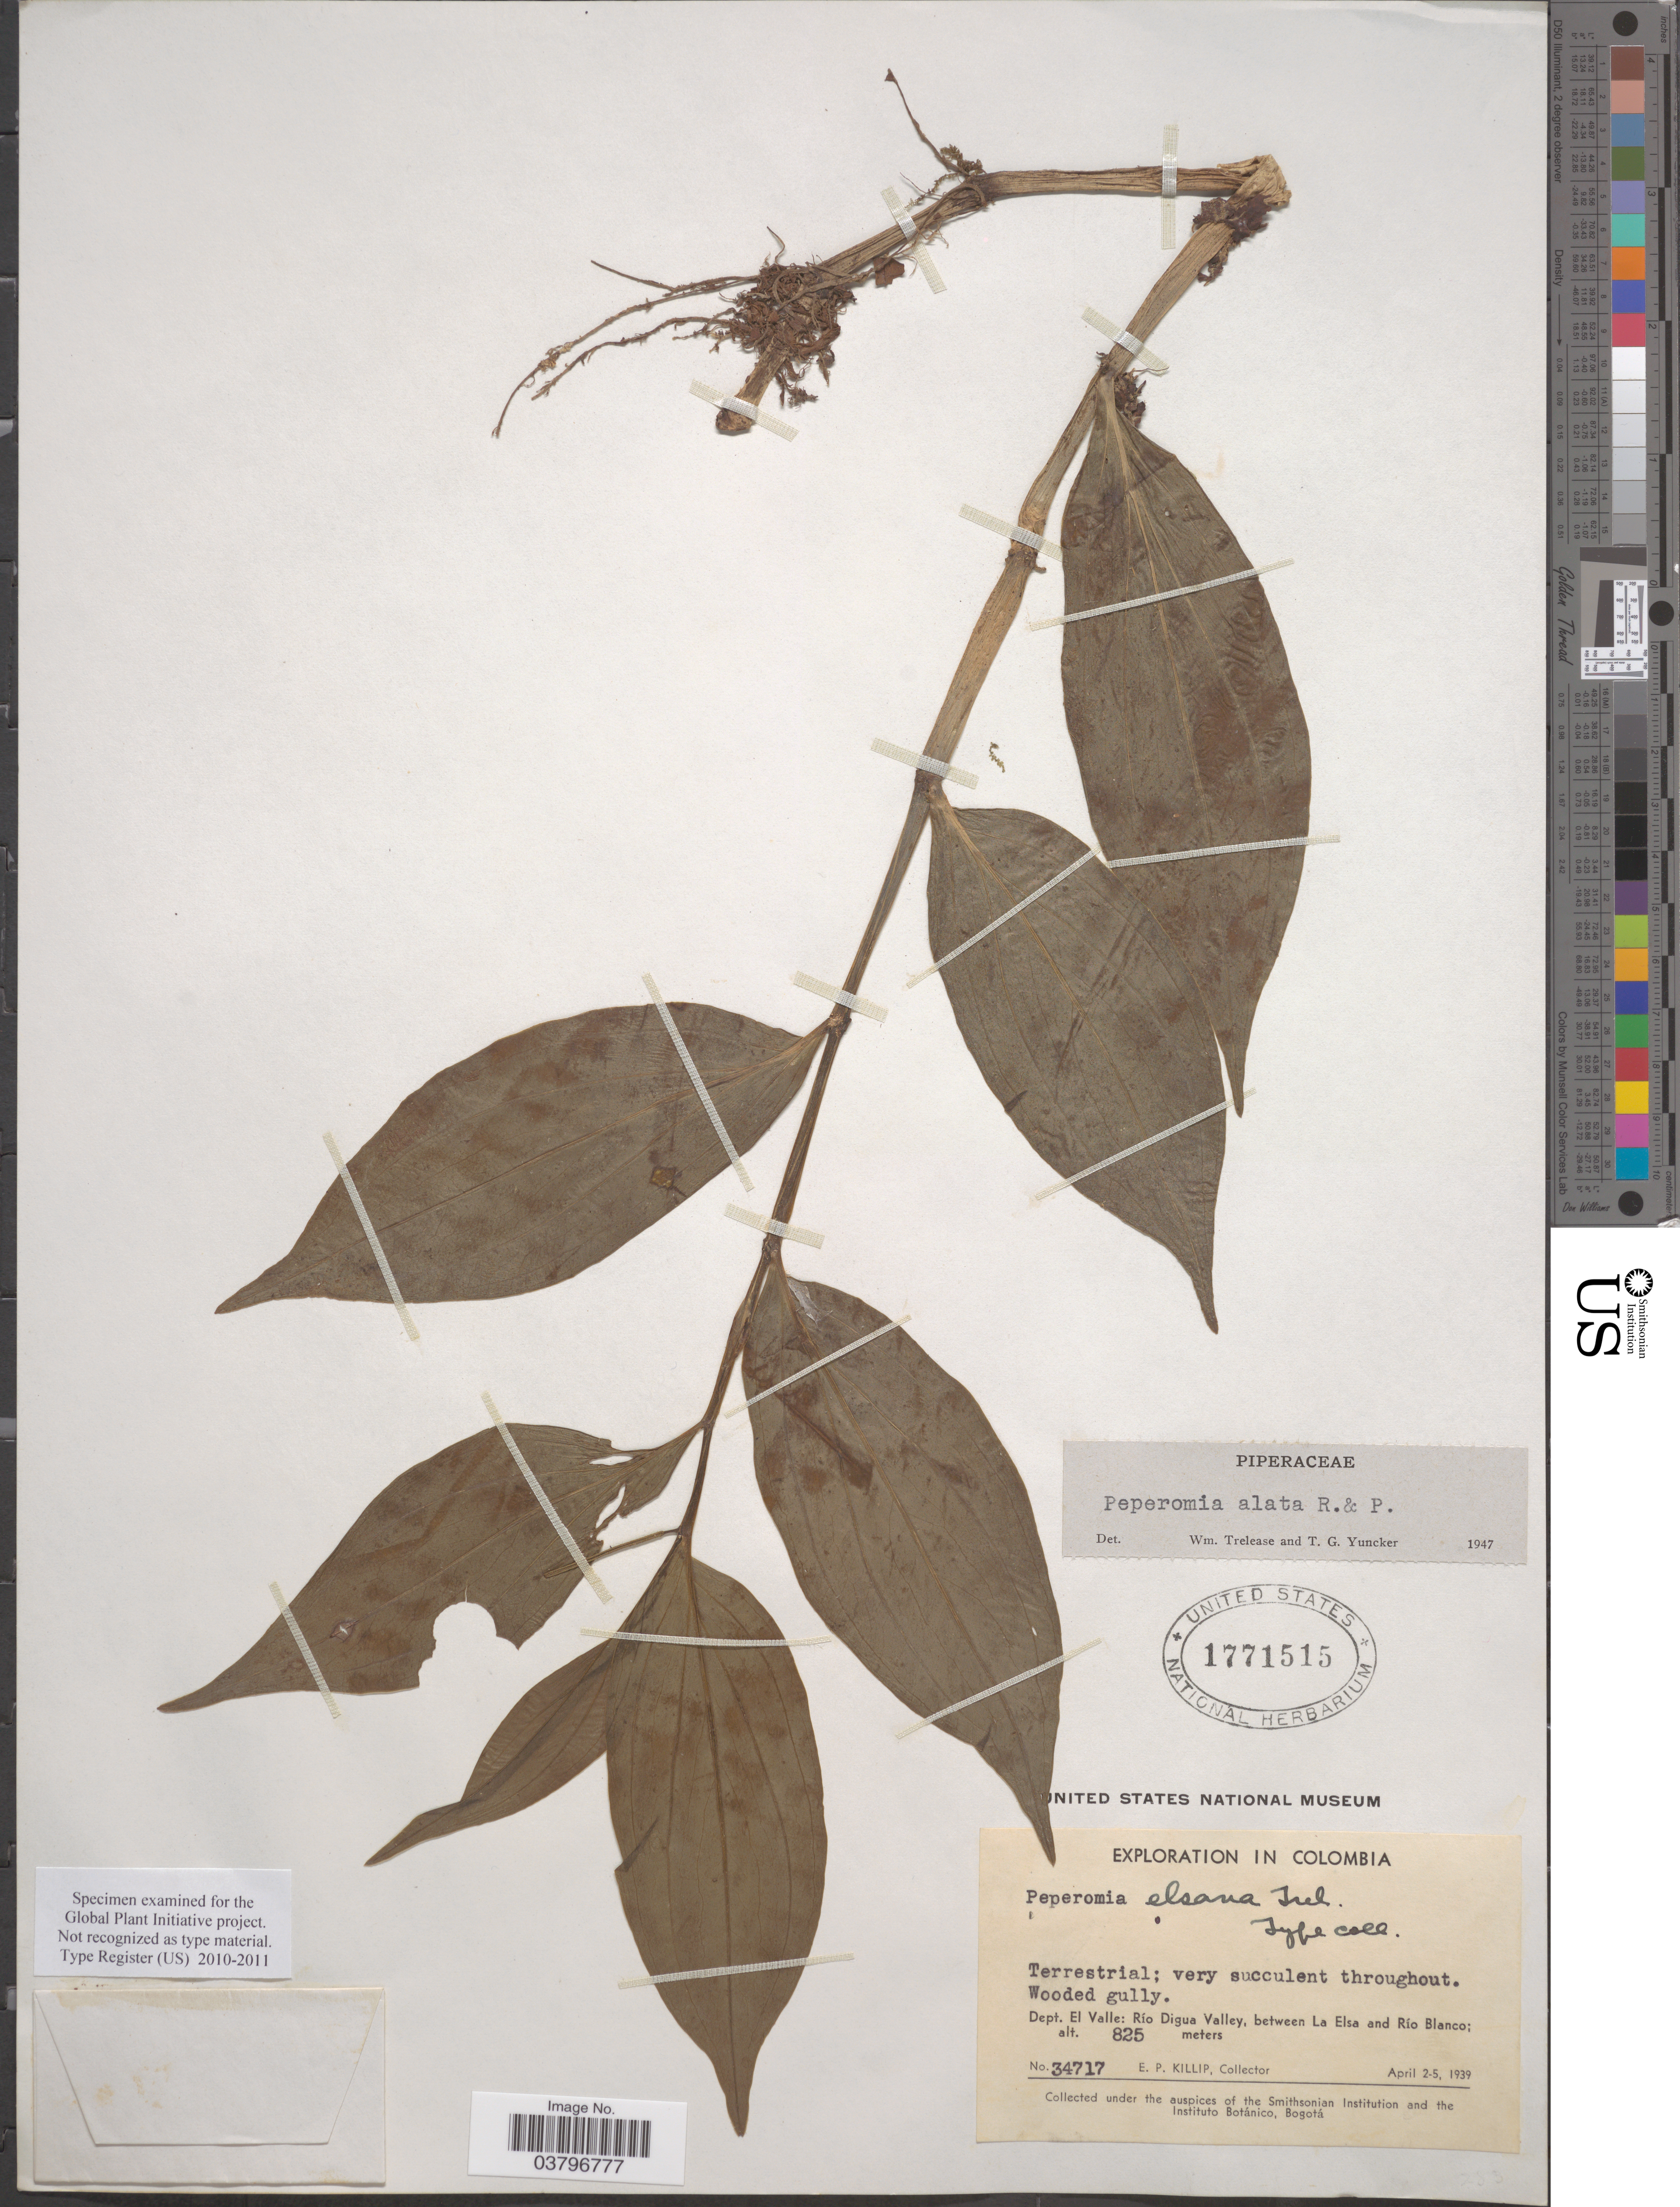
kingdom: Plantae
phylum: Tracheophyta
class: Magnoliopsida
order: Piperales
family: Piperaceae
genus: Peperomia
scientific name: Peperomia crispipetiola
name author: Trel.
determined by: Jiménez, José Estaban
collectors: E. P. Killip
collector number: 34717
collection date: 1939-04-02/1939-04-05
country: Colombia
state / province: Valle del Cauca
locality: Dept. El Valle: Río Digua Valley, between La Elsa and Río Blanco.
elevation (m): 825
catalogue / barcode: US 1771515